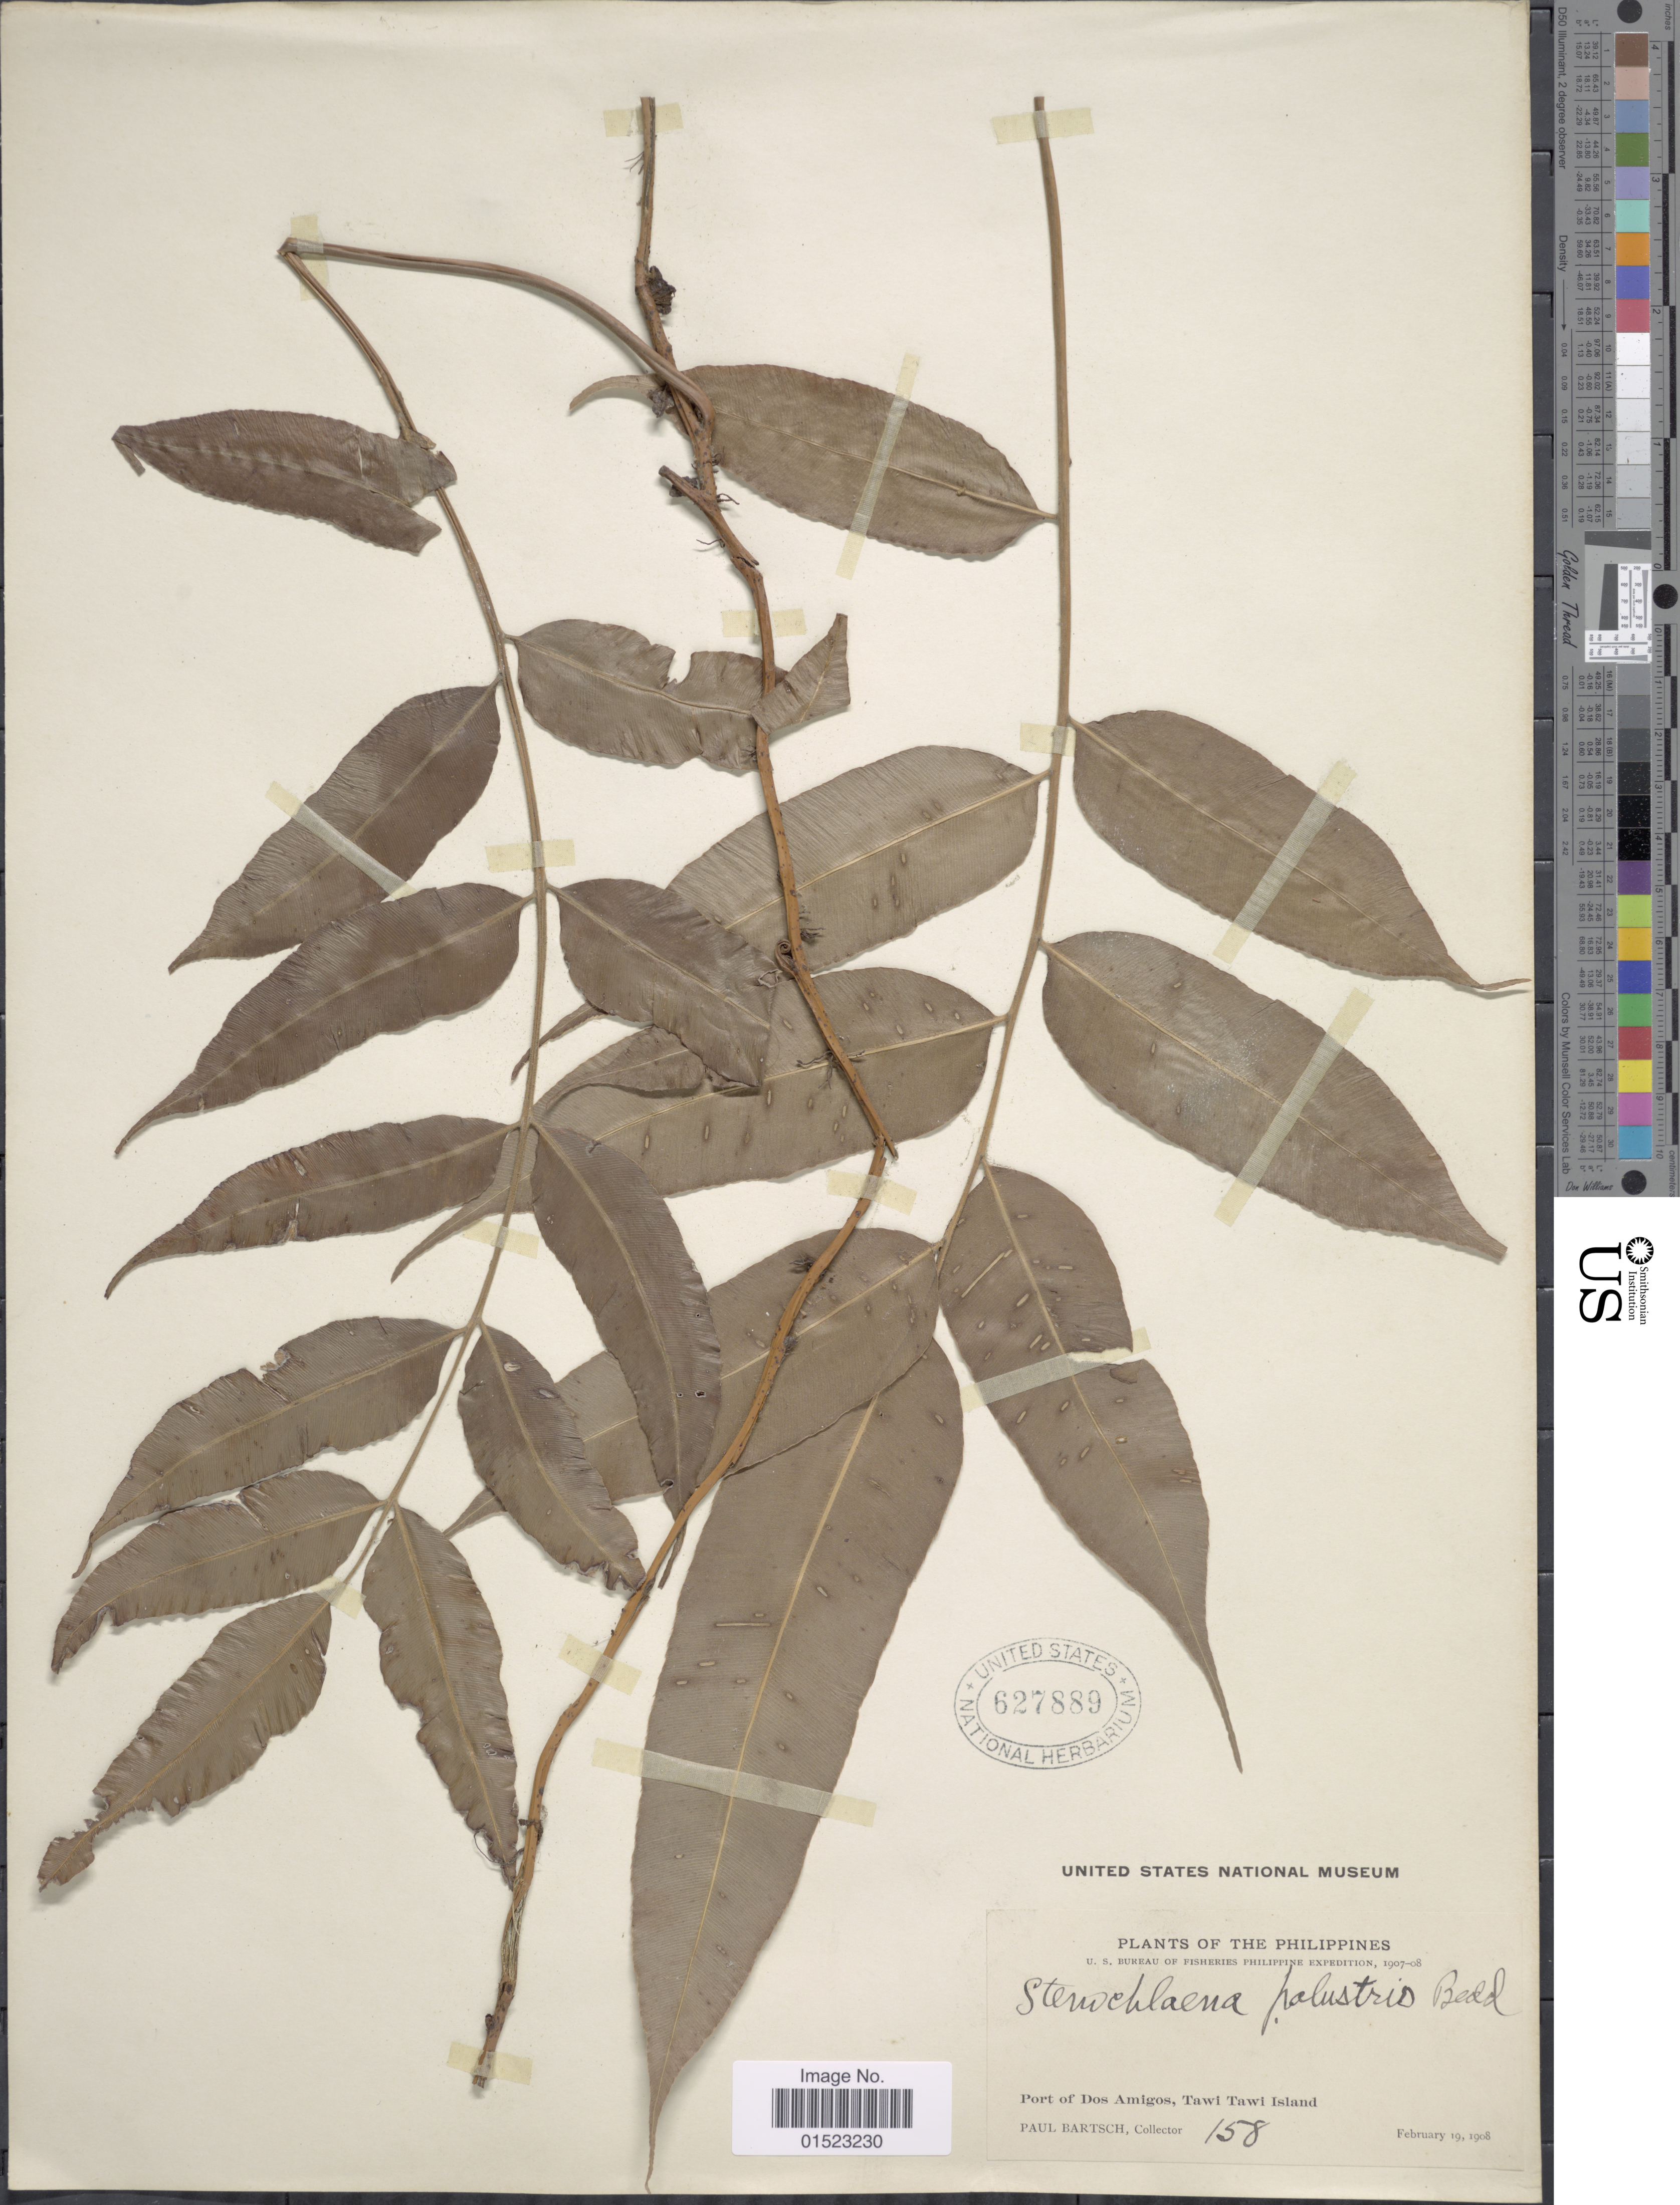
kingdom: Plantae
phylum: Tracheophyta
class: Polypodiopsida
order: Polypodiales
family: Blechnaceae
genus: Stenochlaena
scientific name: Stenochlaena palustris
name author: (Burm. f.) Bedd.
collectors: P. Bartsch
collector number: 158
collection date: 1908-02-19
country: Philippines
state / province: Muslim Mindanao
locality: Port of Dos Amigos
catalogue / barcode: US 627889